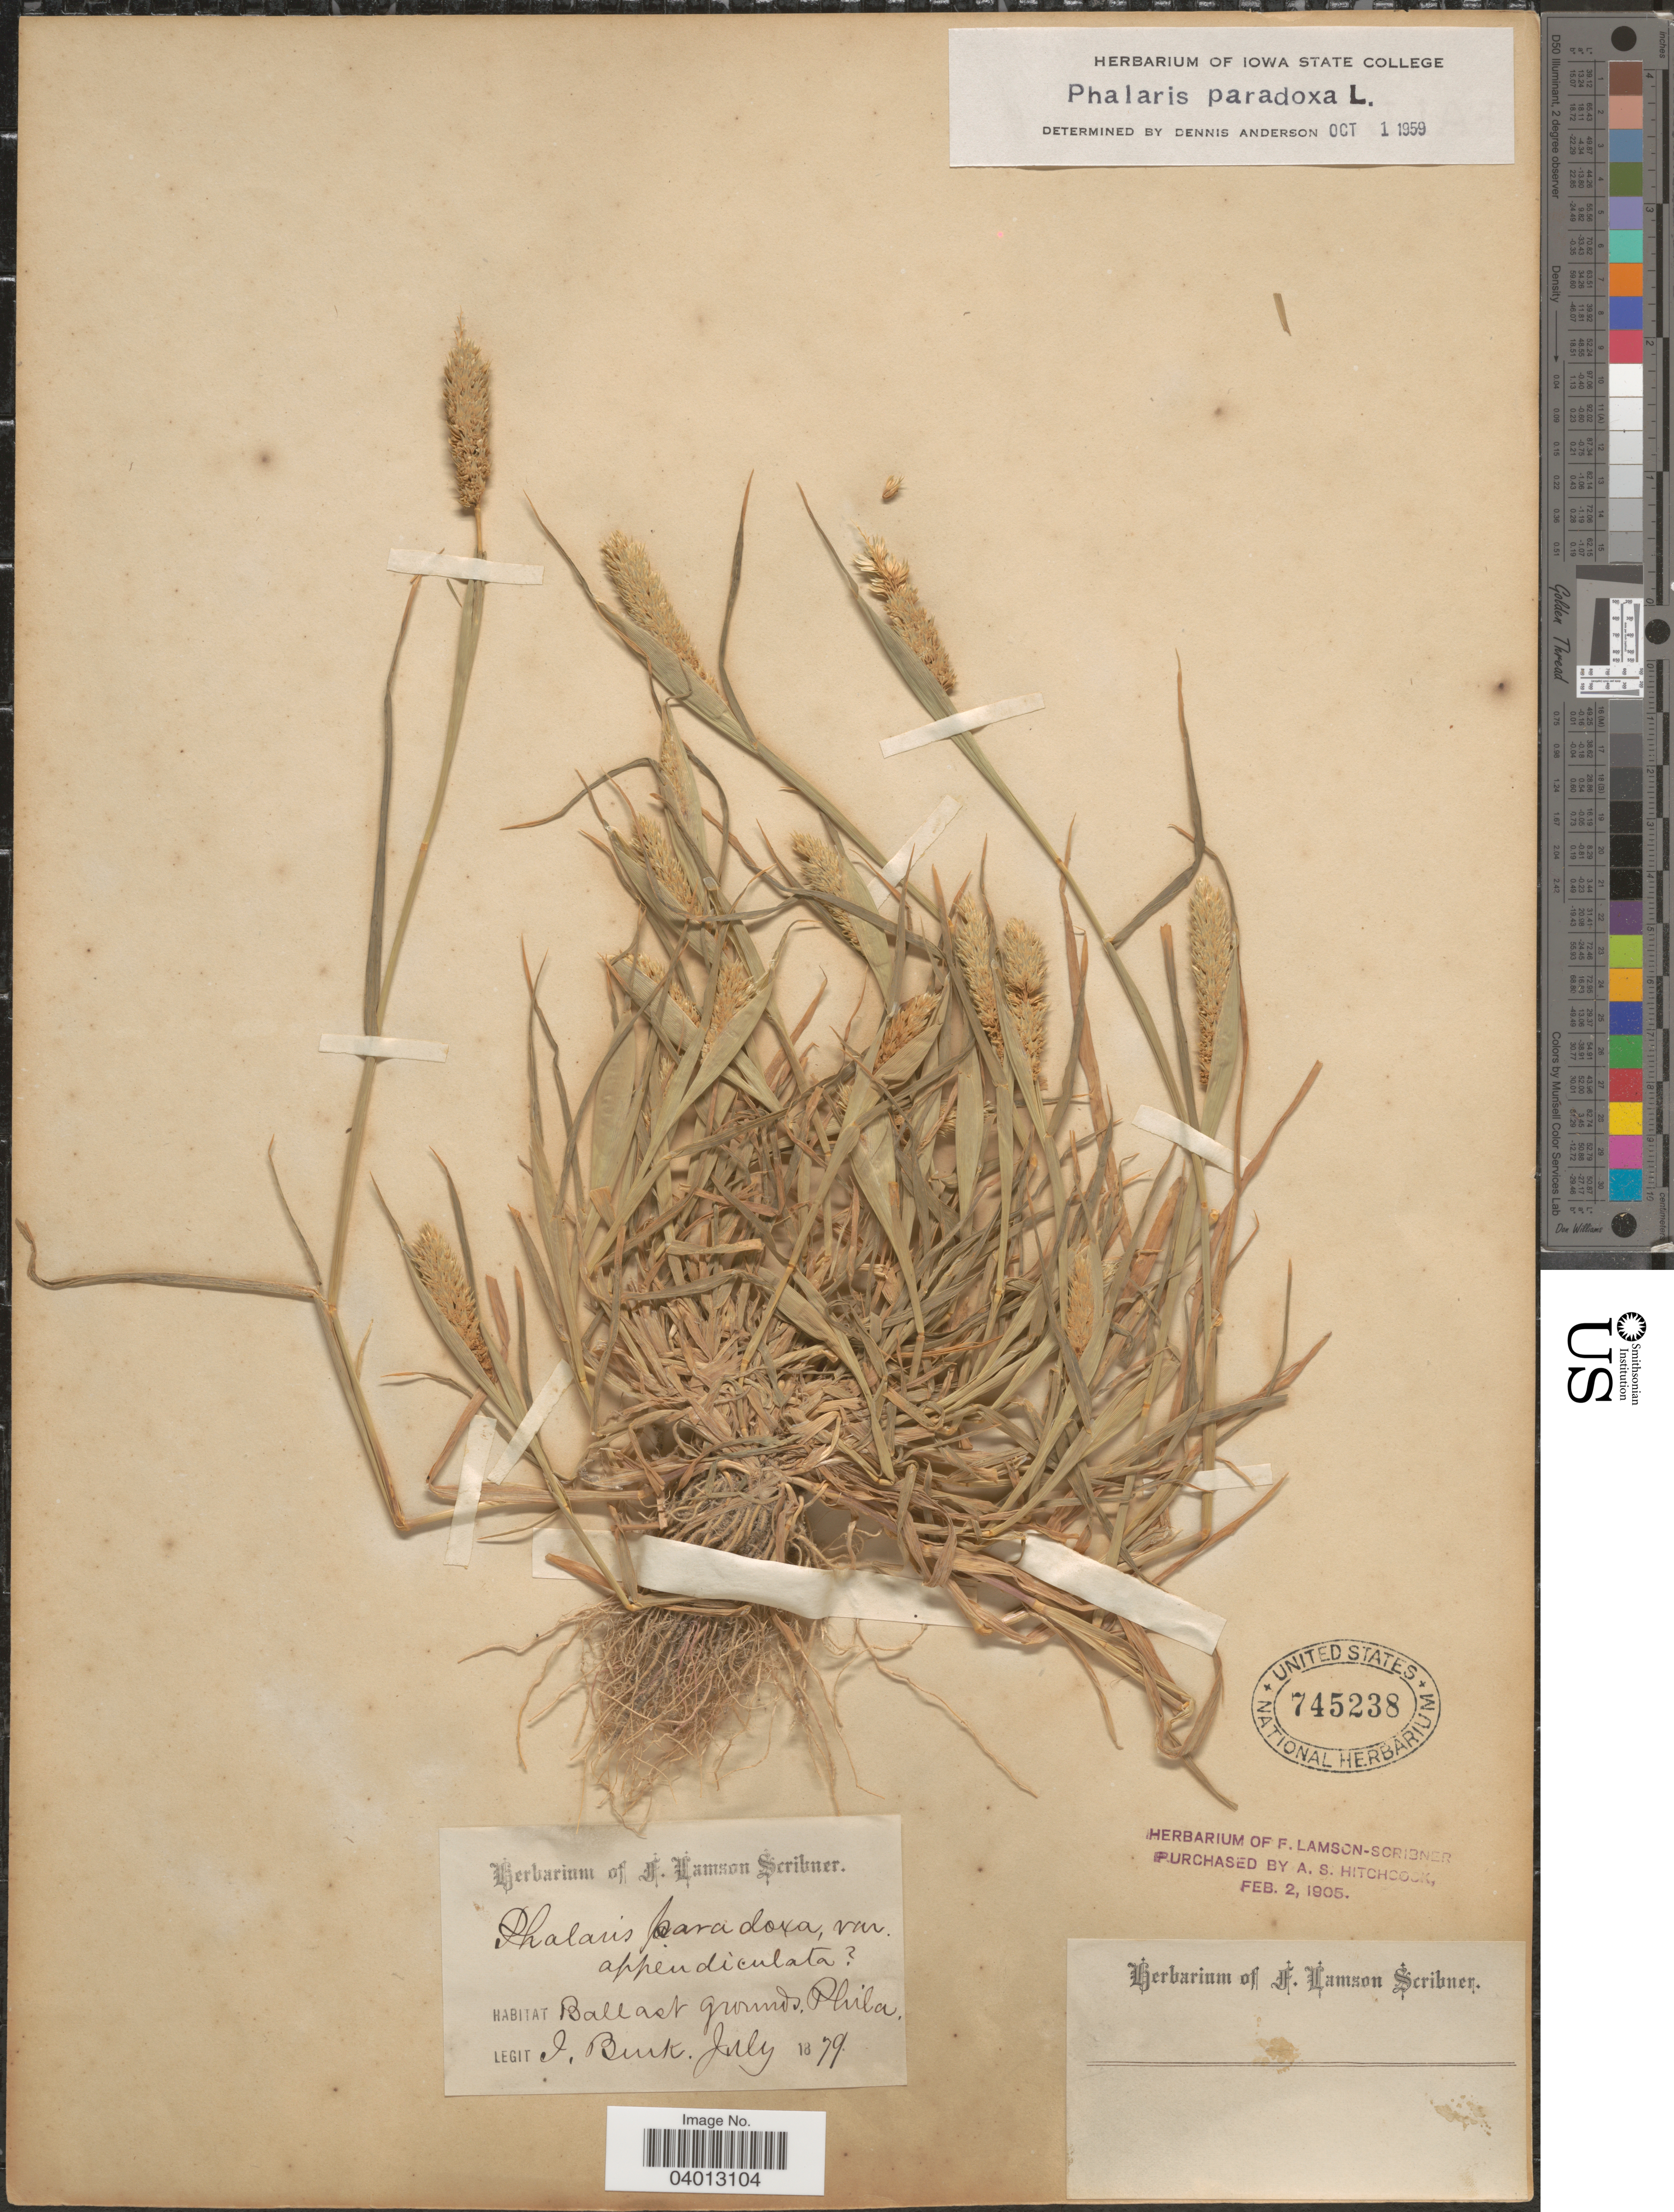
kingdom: Plantae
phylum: Tracheophyta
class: Liliopsida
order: Poales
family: Poaceae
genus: Phalaris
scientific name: Phalaris paradoxa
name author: L.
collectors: J. Burk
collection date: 1879-07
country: United States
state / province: Pennsylvania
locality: Ballast Ground. Phila.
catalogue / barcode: US 745238